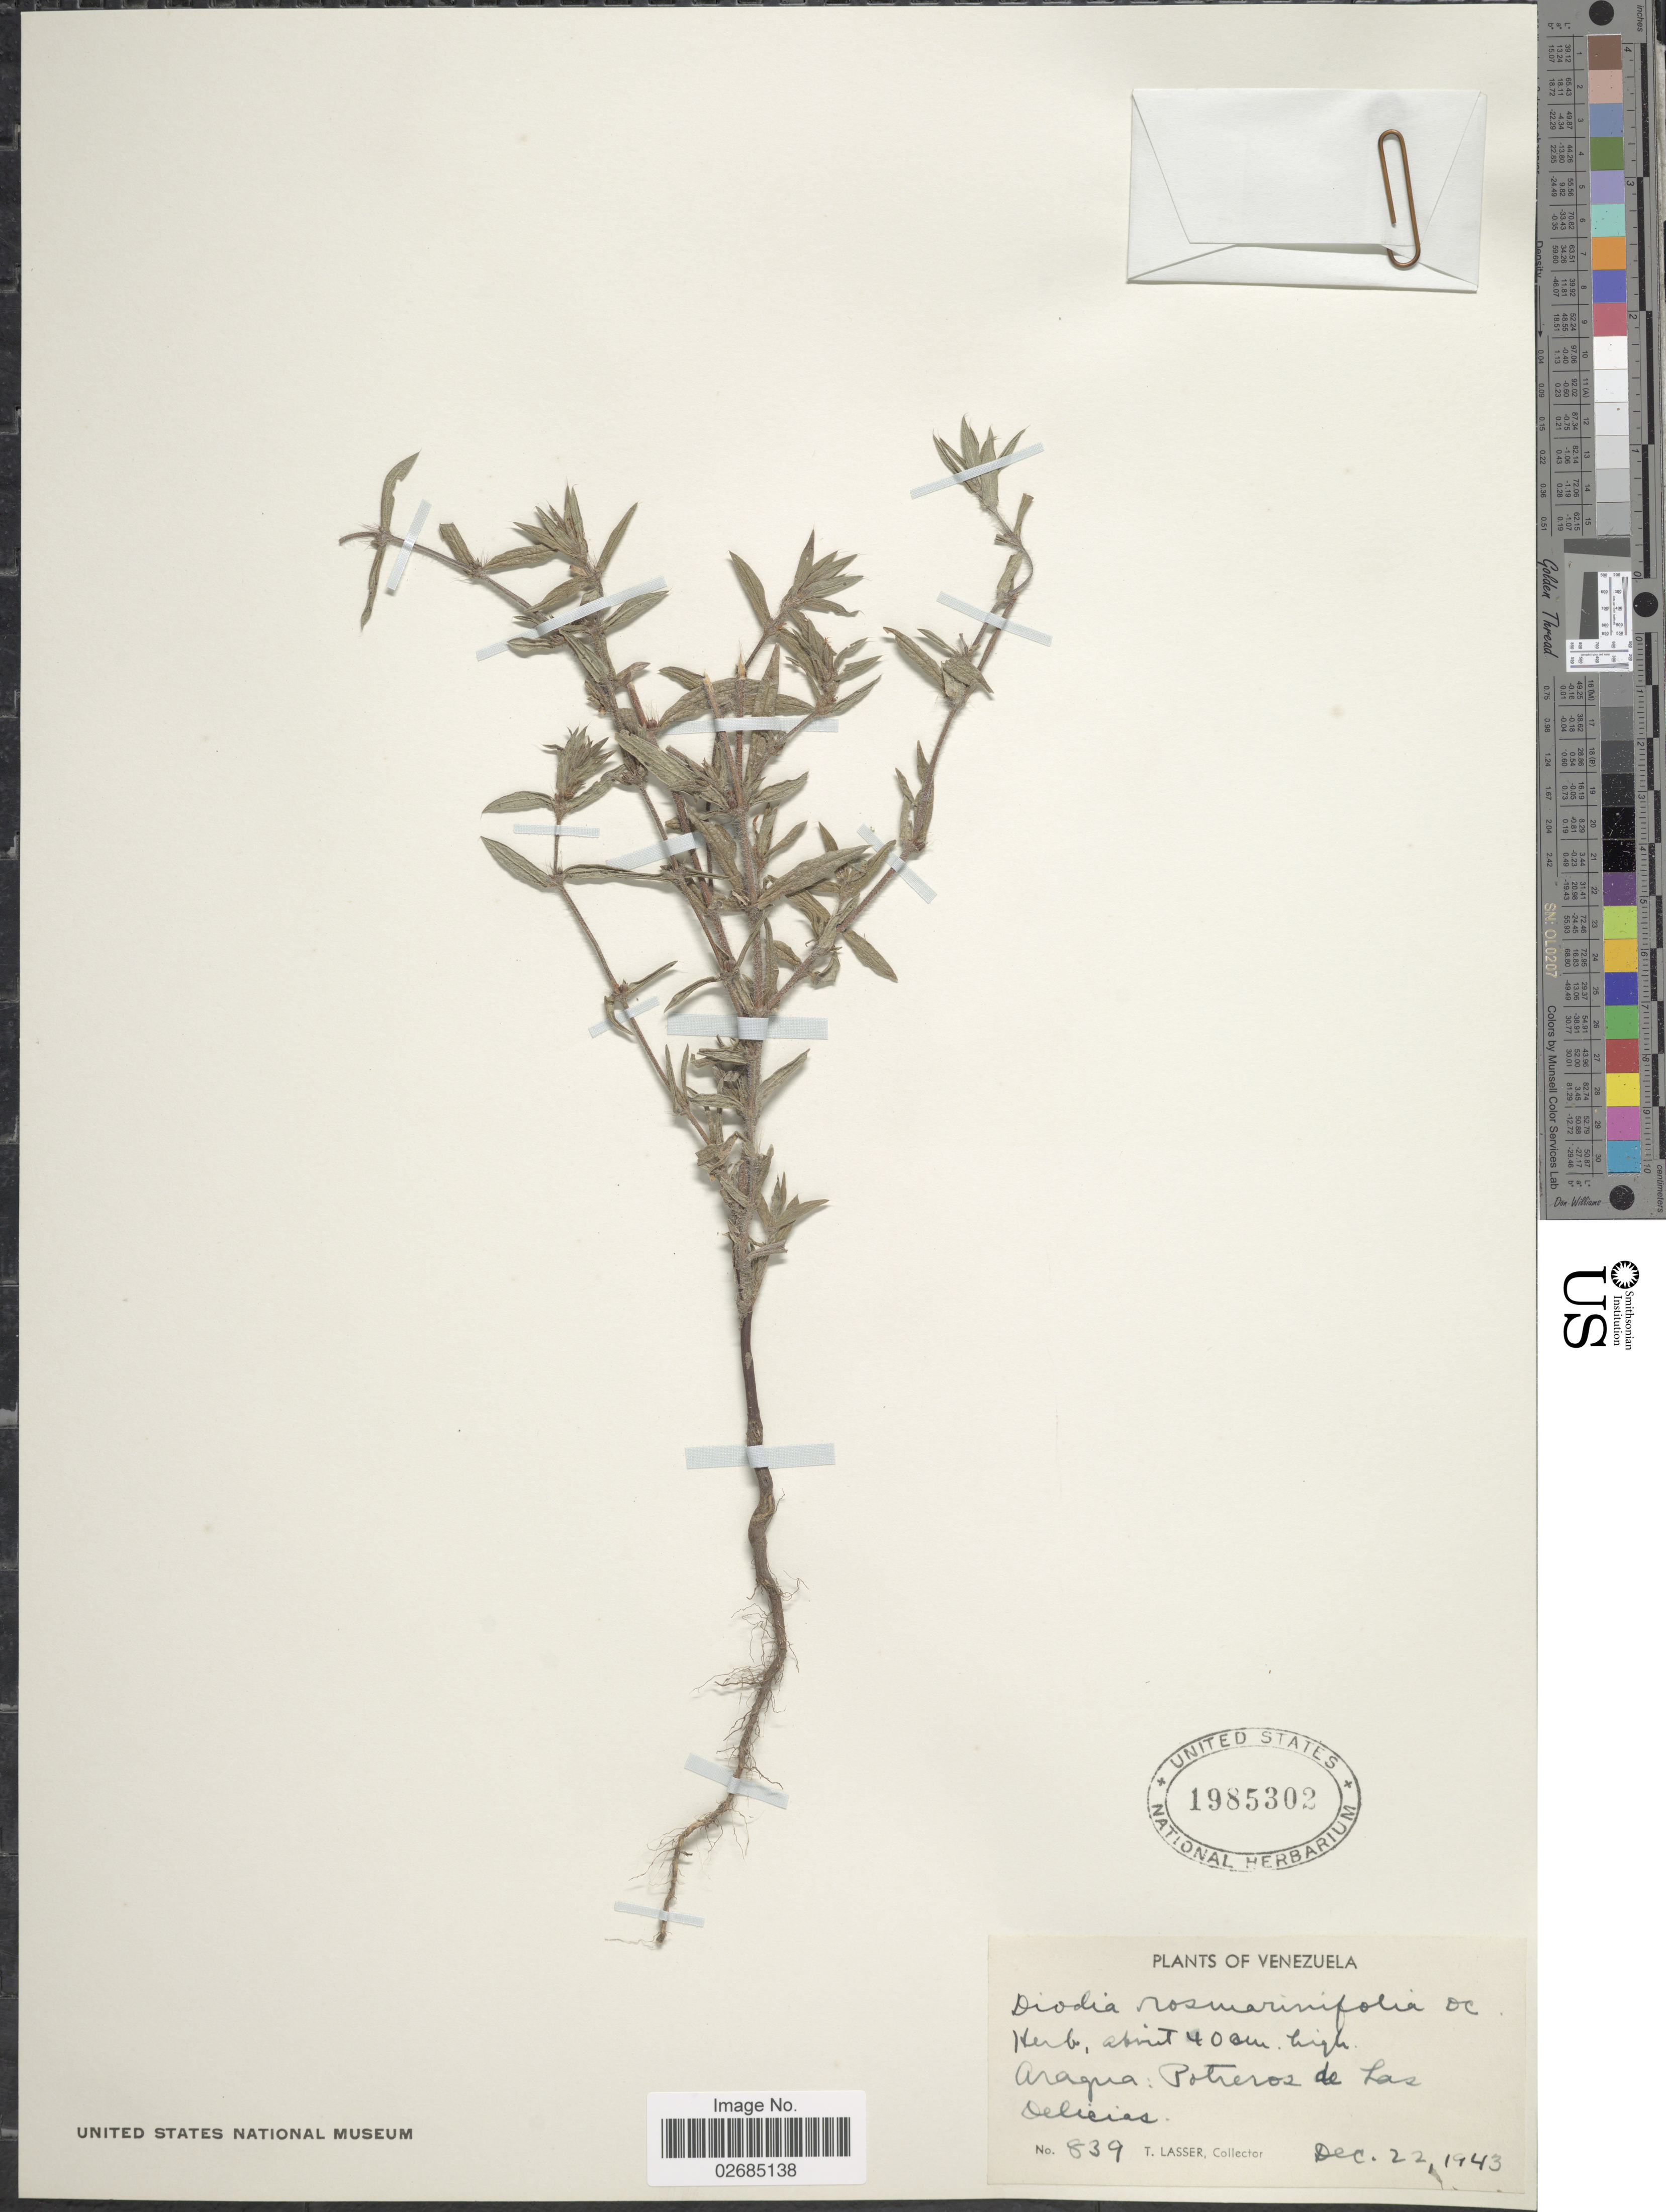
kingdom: Plantae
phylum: Tracheophyta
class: Magnoliopsida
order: Gentianales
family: Rubiaceae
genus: Diodia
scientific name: Diodia rosmarinifolia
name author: Pohl ex DC.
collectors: T. Lasser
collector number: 839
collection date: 1943-12-22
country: Venezuela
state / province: Aragua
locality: Potreros de Las Delicias.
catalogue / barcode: US 1985302